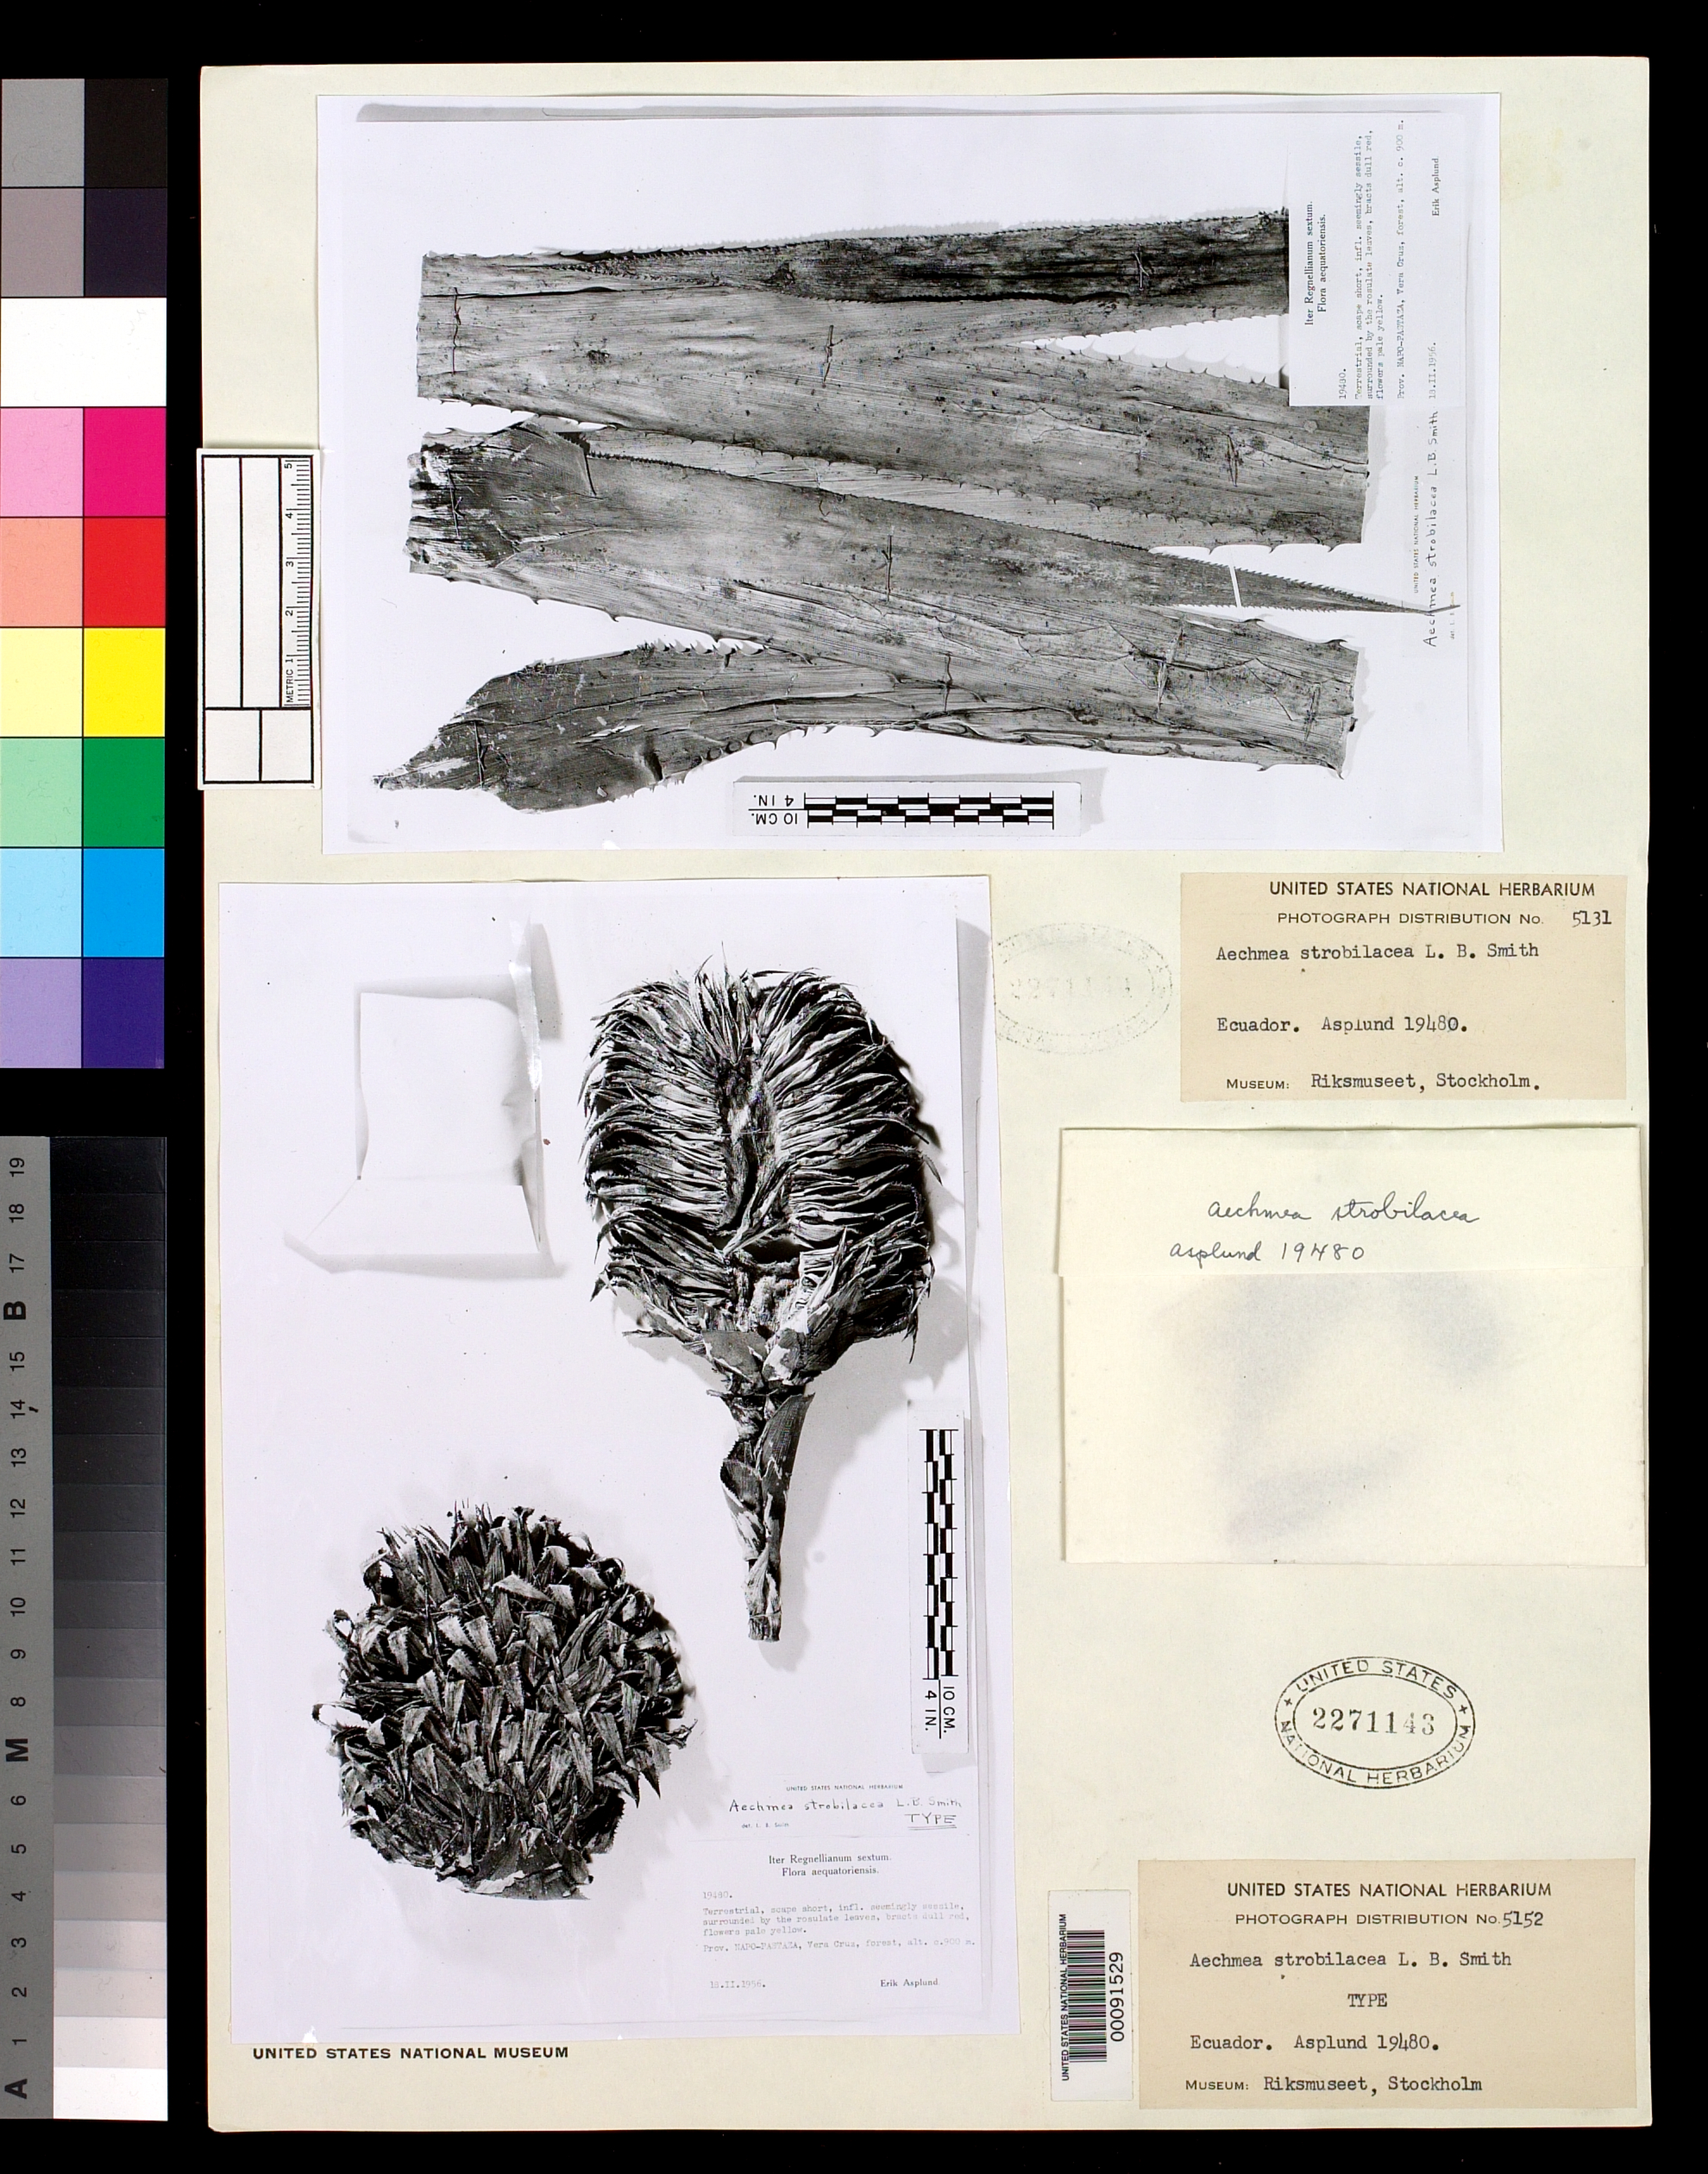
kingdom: Plantae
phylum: Tracheophyta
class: Liliopsida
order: Poales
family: Bromeliaceae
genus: Aechmea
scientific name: Aechmea strobilacea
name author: L.B. Sm.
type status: Isotype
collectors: E. Asplund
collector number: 19480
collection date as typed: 18 Nov 1956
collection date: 1956-11-18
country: Ecuador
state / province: Napo / Pastaza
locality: Vera Cruz.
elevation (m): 900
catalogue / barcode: US 2271143